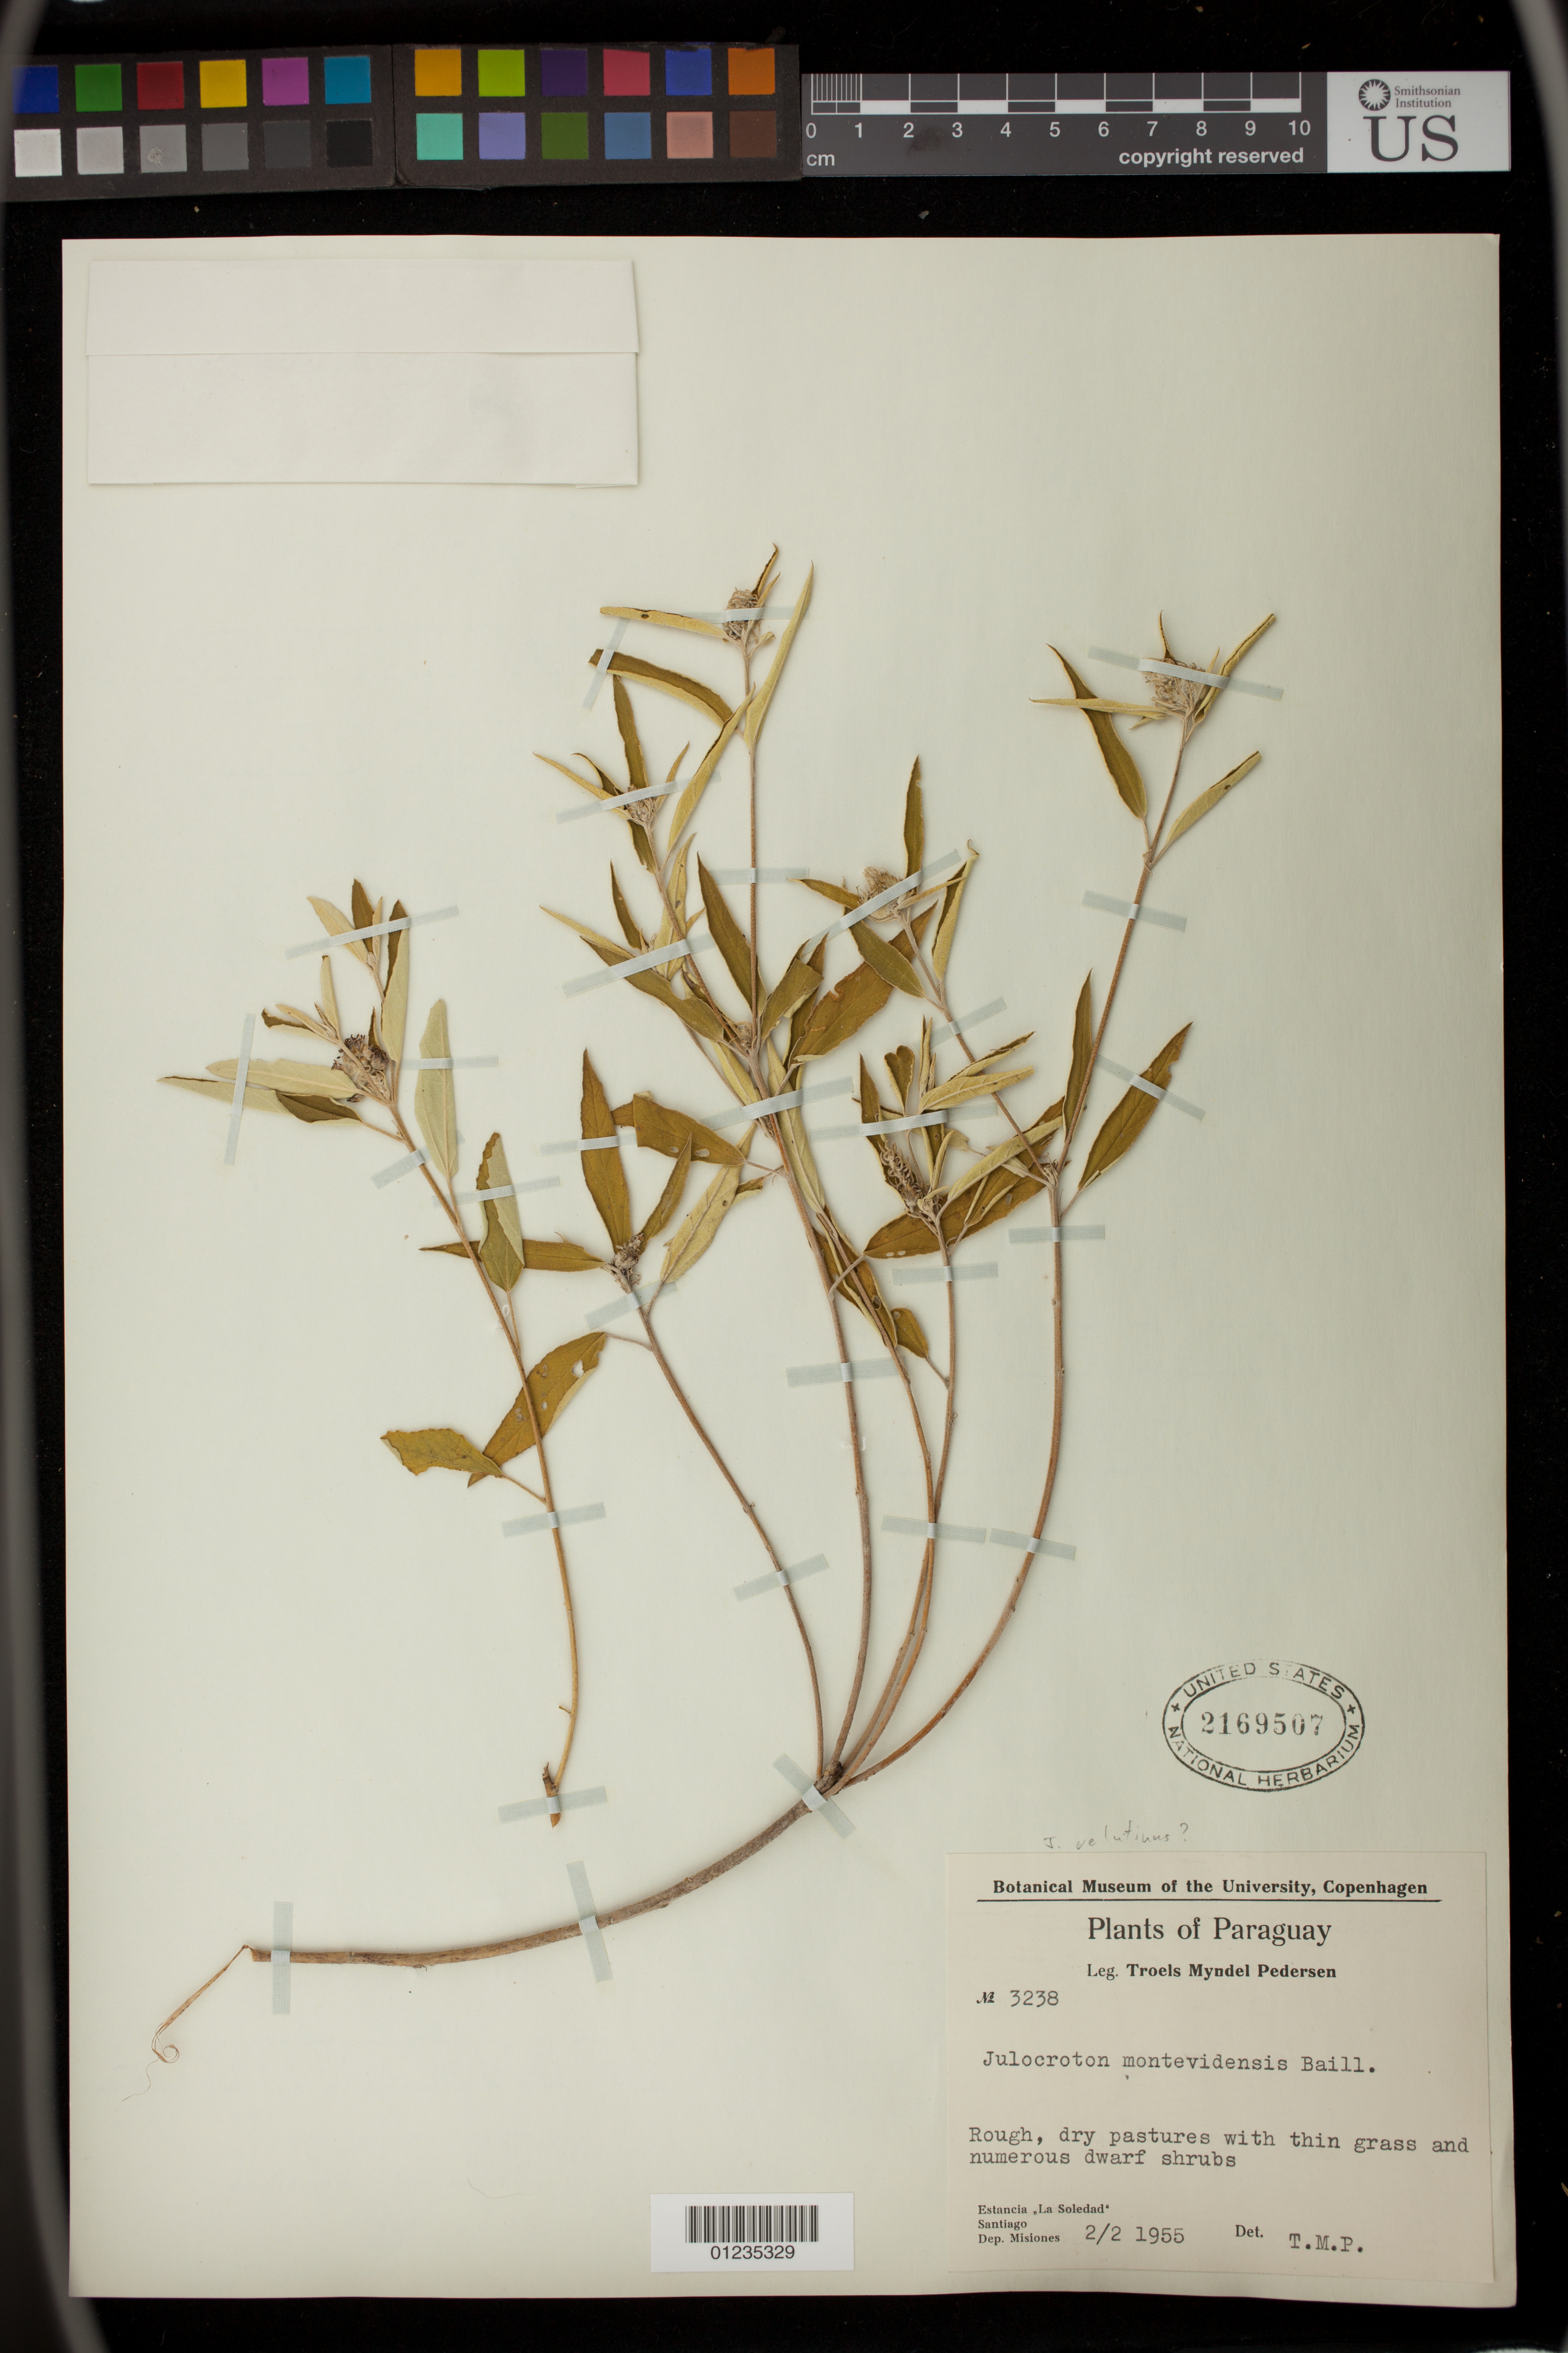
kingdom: Plantae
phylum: Tracheophyta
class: Magnoliopsida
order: Malpighiales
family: Euphorbiaceae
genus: Julocroton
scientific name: Julocroton velutinus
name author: (Chodat & Hassl.) Croizat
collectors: T. Pederson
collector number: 3238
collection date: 1955-02-02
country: Paraguay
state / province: Misiones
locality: Estancia La Soledad, Santiago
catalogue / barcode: US 2169507